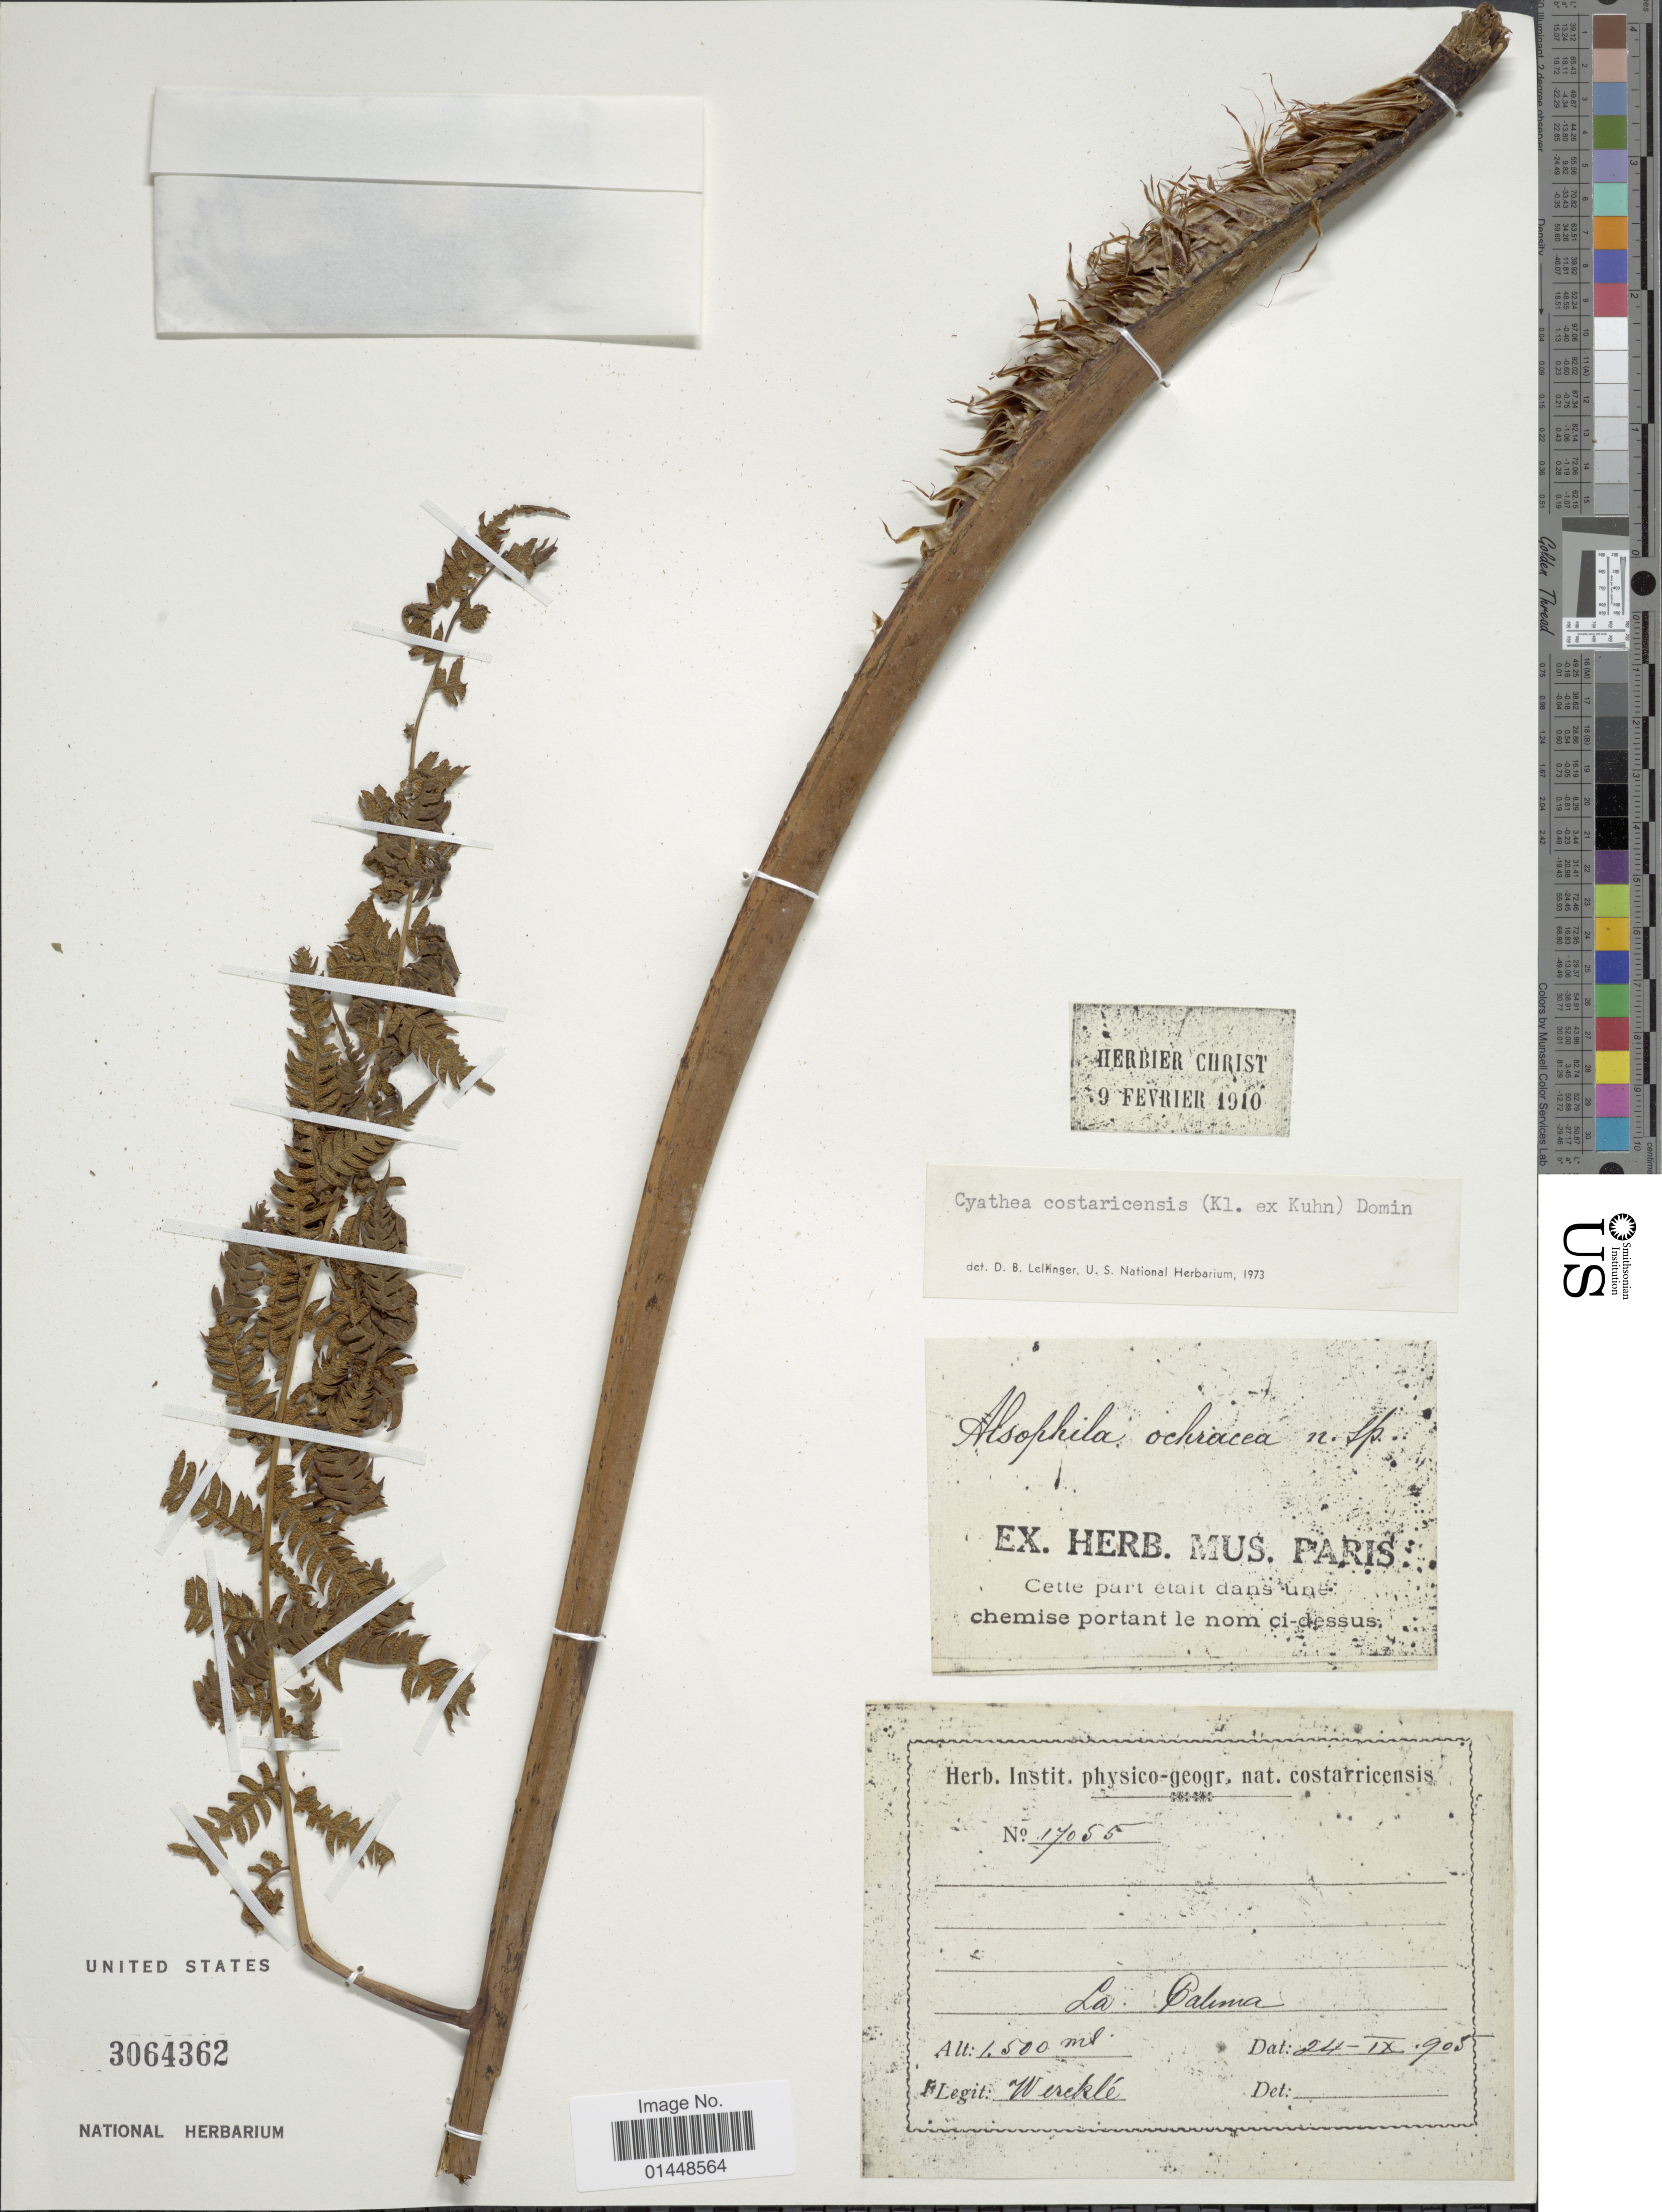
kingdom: Plantae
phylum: Tracheophyta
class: Polypodiopsida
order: Cyatheales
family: Cyatheaceae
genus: Cyathea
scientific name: Cyathea costaricensis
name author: (Kuhn) Domin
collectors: Wercklé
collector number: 17055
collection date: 1905-09-24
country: Spain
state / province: Canarias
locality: La Palma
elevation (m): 1500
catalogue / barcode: US 3064362